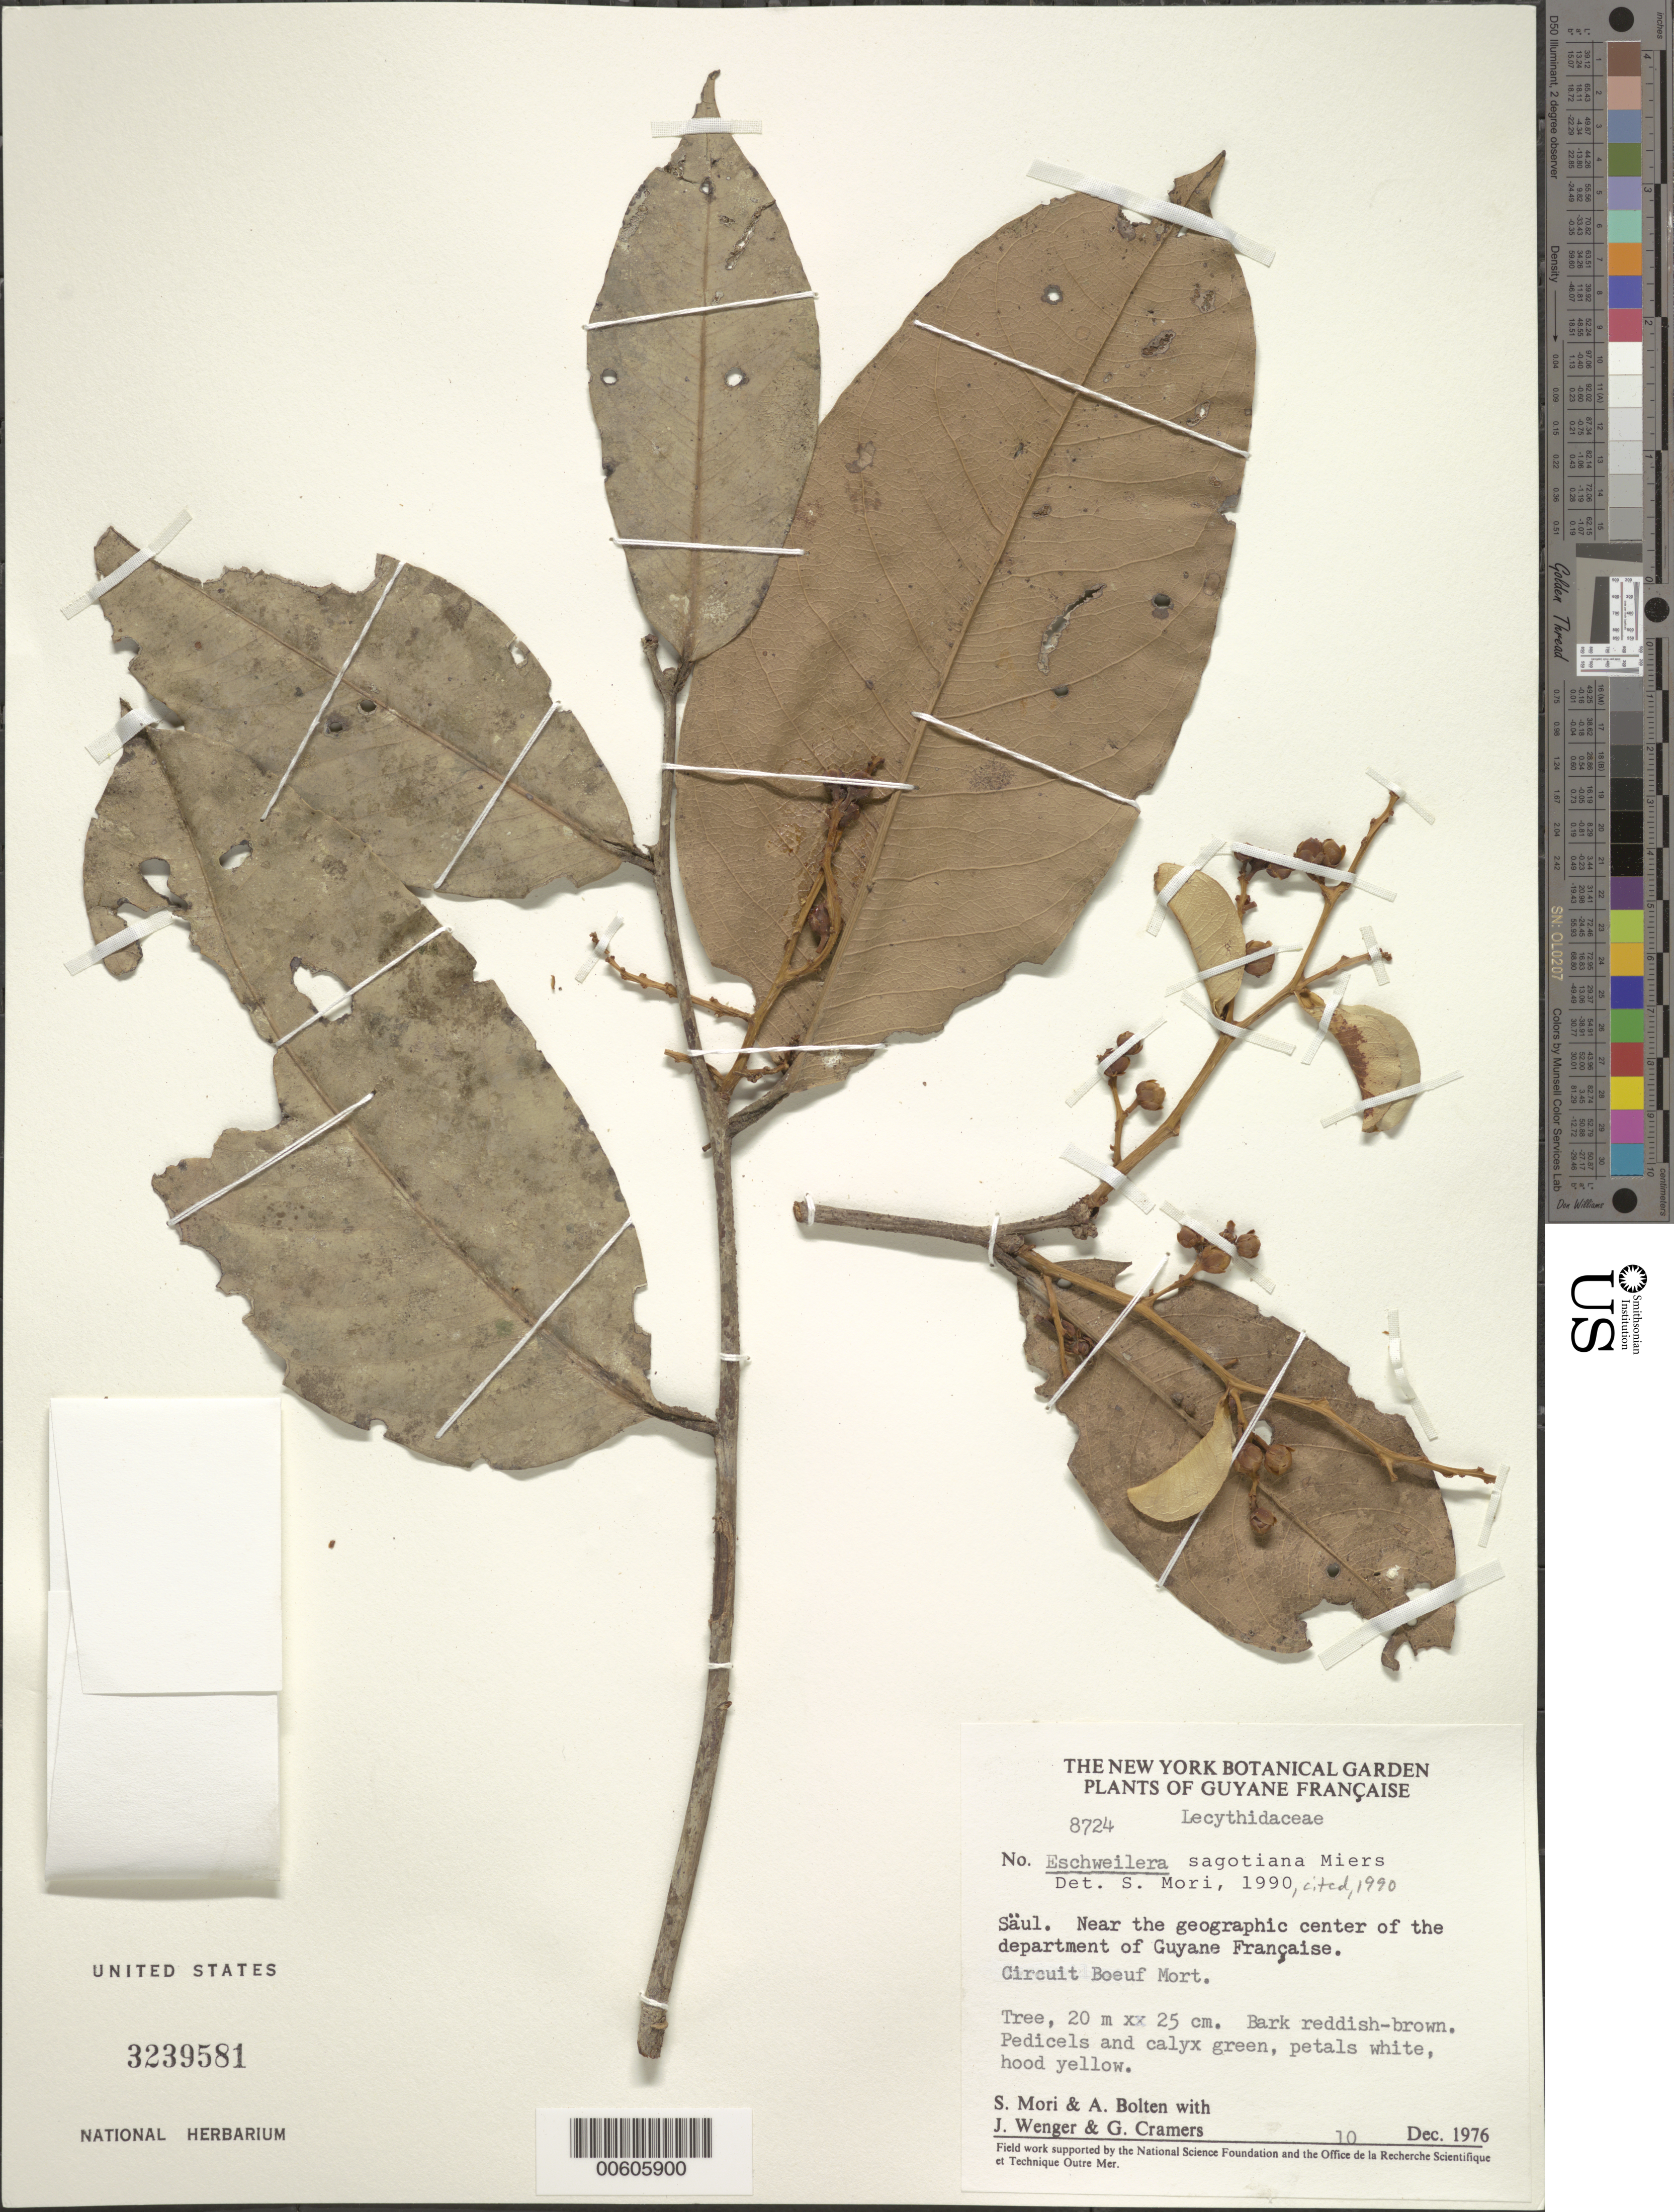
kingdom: Plantae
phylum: Tracheophyta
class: Magnoliopsida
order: Ericales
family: Lecythidaceae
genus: Eschweilera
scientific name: Eschweilera sagotiana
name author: Miers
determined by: Mori, Scott A.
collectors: S. Mori, A. Bolten, J. Wenger & G. Cremers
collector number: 8724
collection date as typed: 10-Dec-76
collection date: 1976-12-10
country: French Guiana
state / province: Saint-Laurent-du-Maroni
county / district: Saül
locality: Saül, Circuit Boeuf Mort, near the geographic center of the department of Guyane Francaise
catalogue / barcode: US 3239581